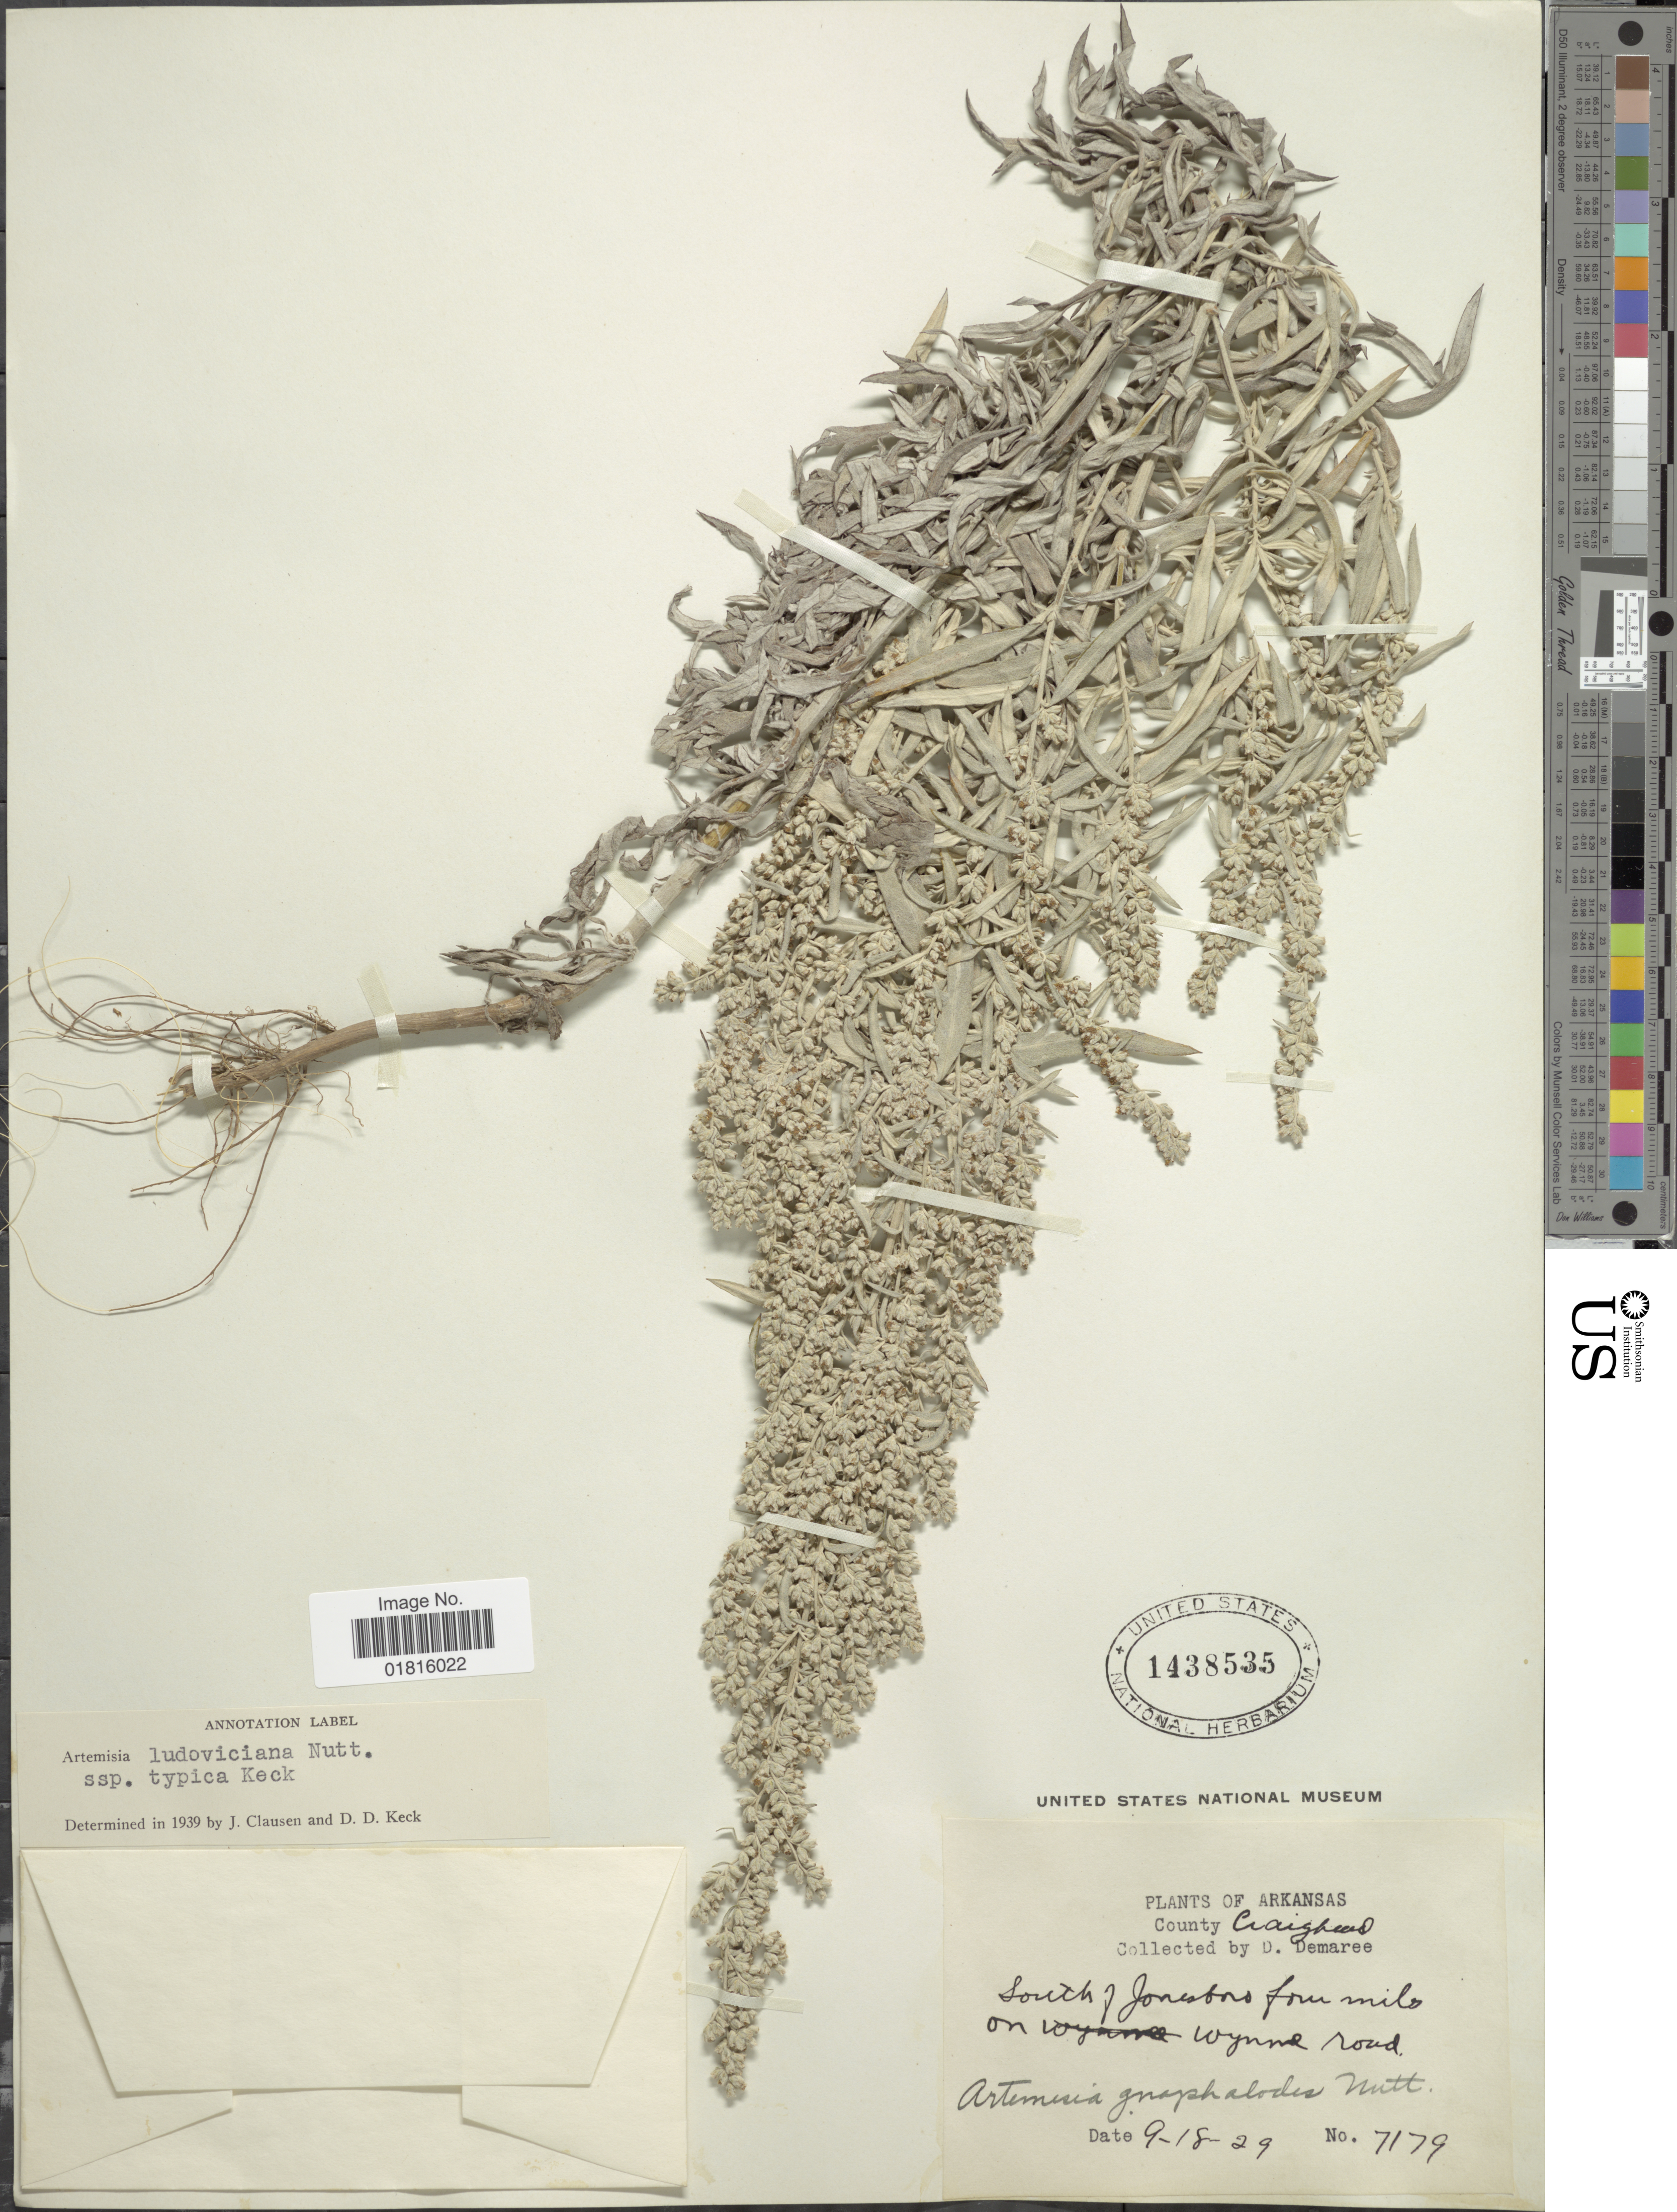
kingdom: Plantae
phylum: Tracheophyta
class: Magnoliopsida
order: Asterales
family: Asteraceae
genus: Artemisia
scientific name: Artemisia ludoviciana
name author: Nutt.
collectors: D. Demaree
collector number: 7179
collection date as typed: Transcribed d/m/y: 18/9/29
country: United States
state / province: Arkansas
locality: County Craighead, South of Jonesboro four miles on Wynne road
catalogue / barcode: US 1438535